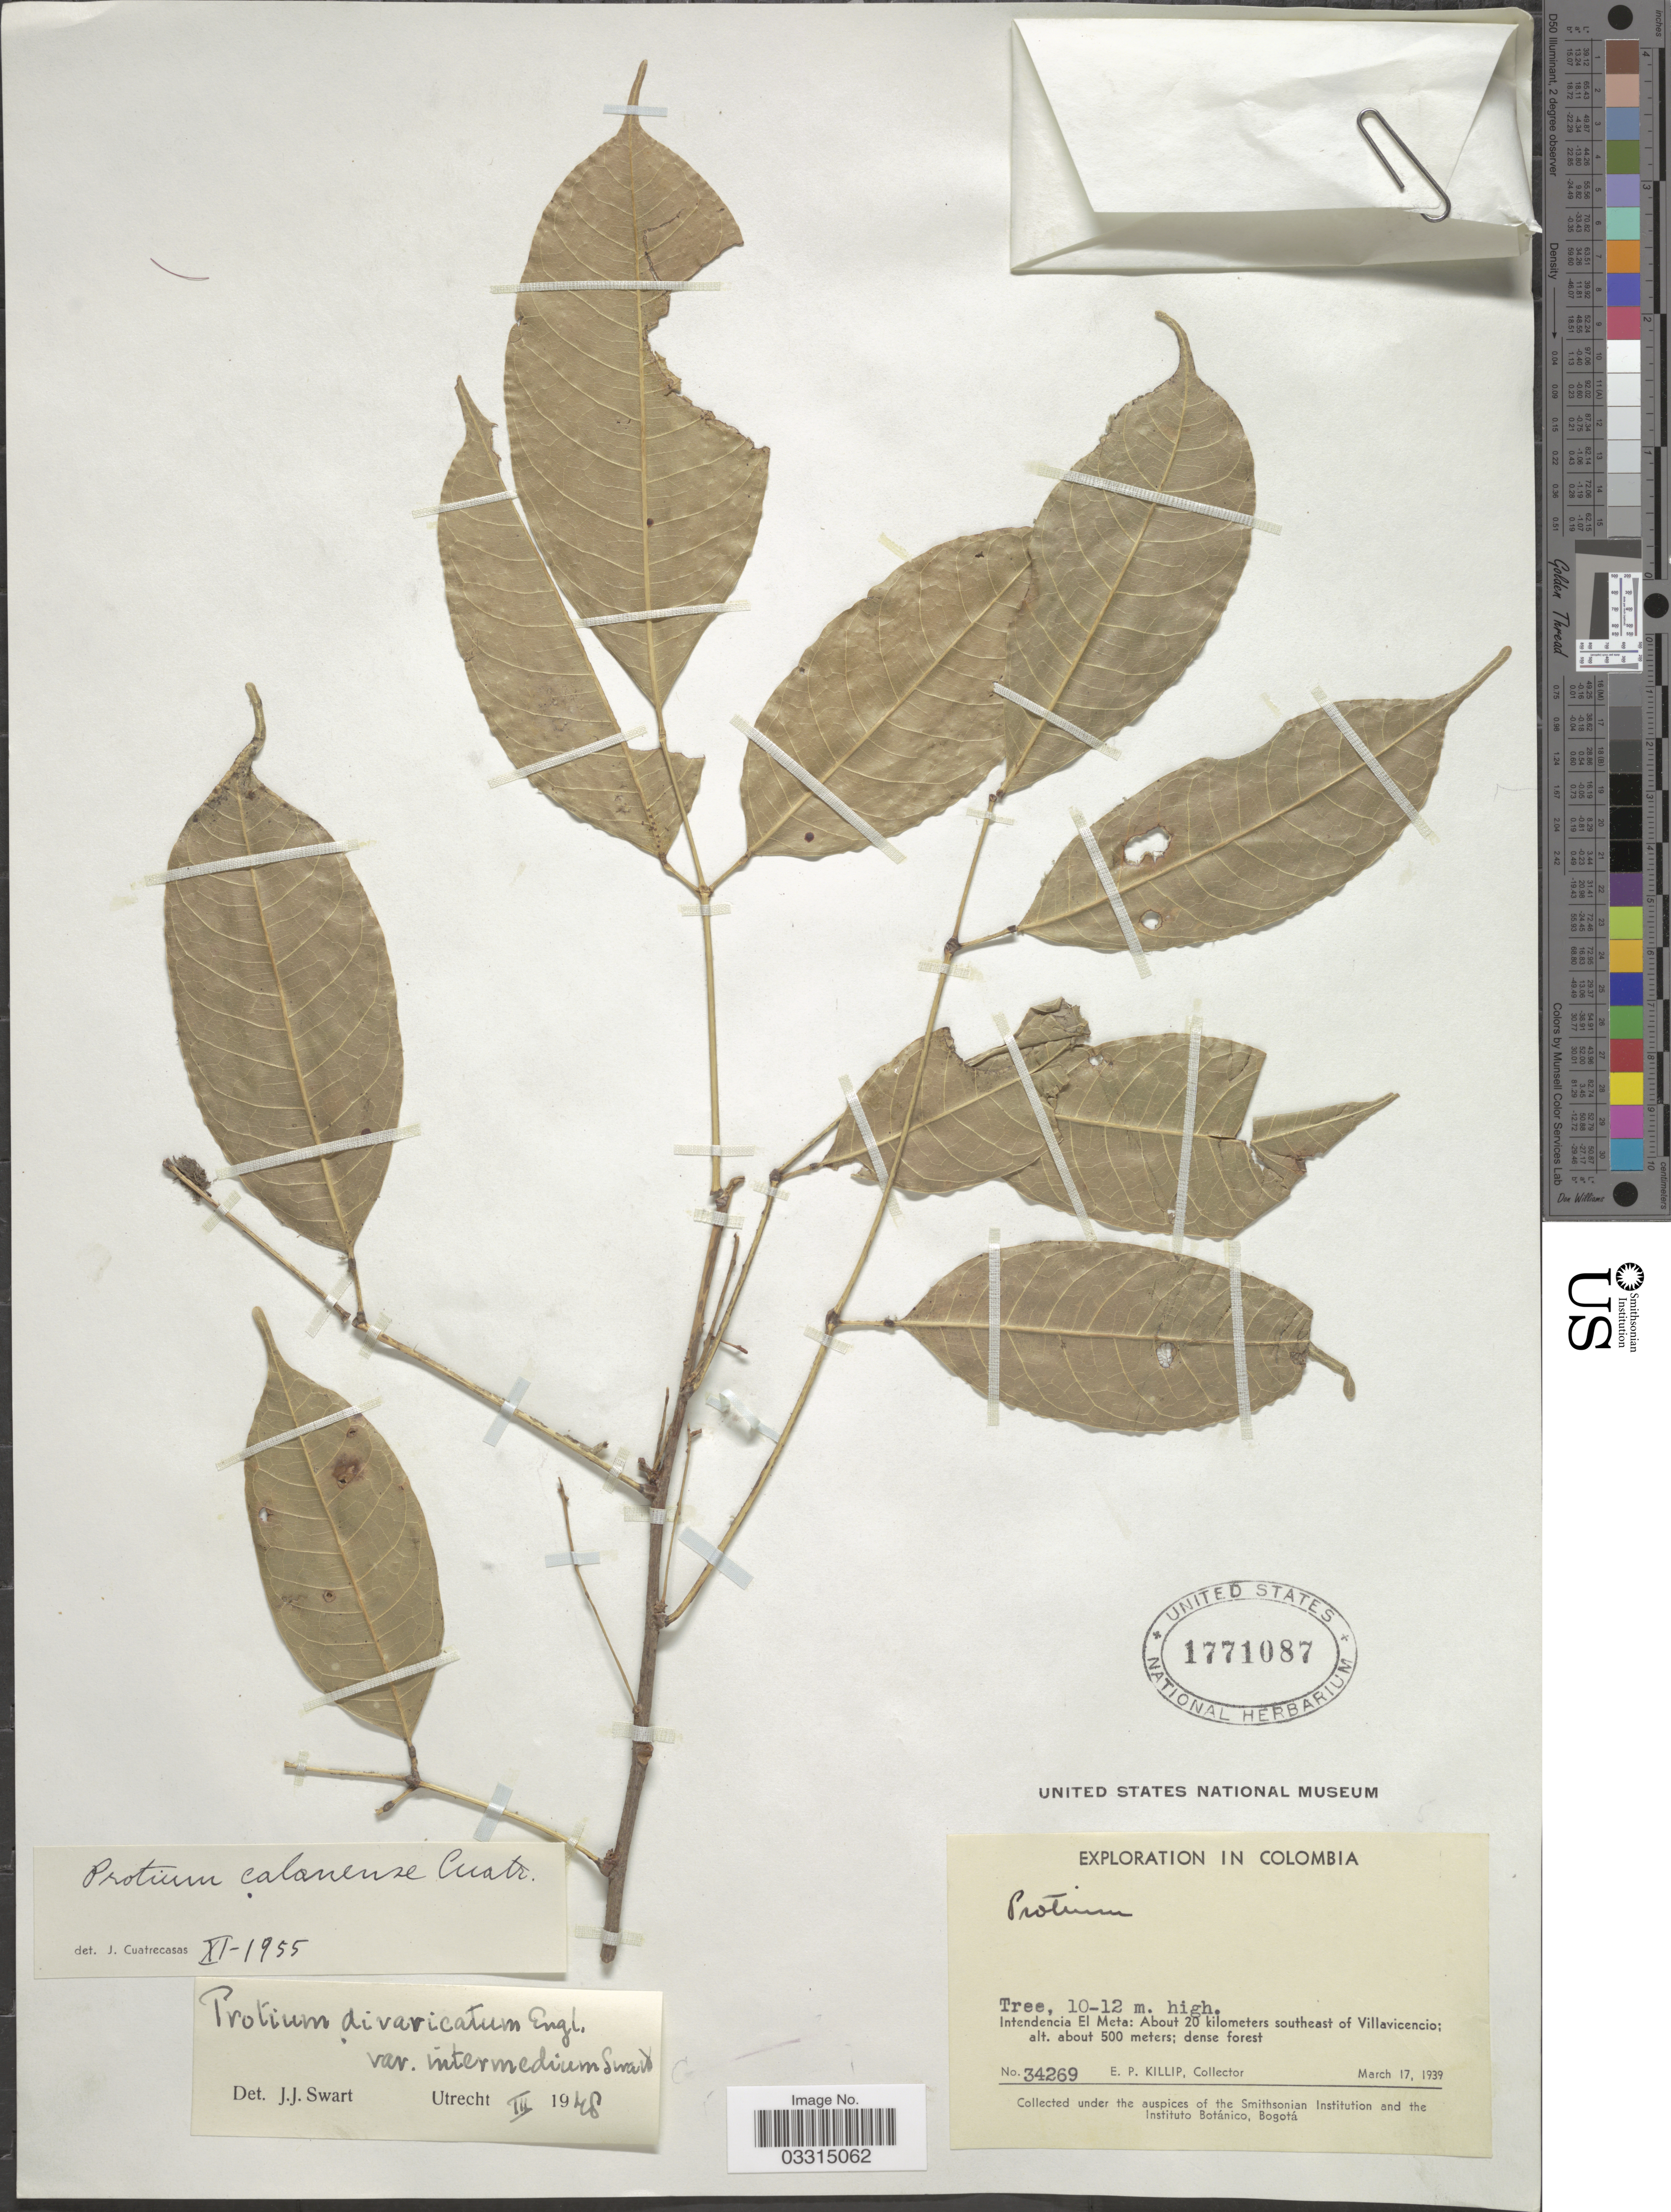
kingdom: Plantae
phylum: Tracheophyta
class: Magnoliopsida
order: Sapindales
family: Burseraceae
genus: Protium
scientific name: Protium calanense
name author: Cuatrec.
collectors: E. P. Killip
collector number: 34269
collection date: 1939-03-17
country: Colombia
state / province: Meta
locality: Intendencia El Meta: About 20 kilometers southeast of Villavicencio.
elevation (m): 500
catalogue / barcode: US 1771087